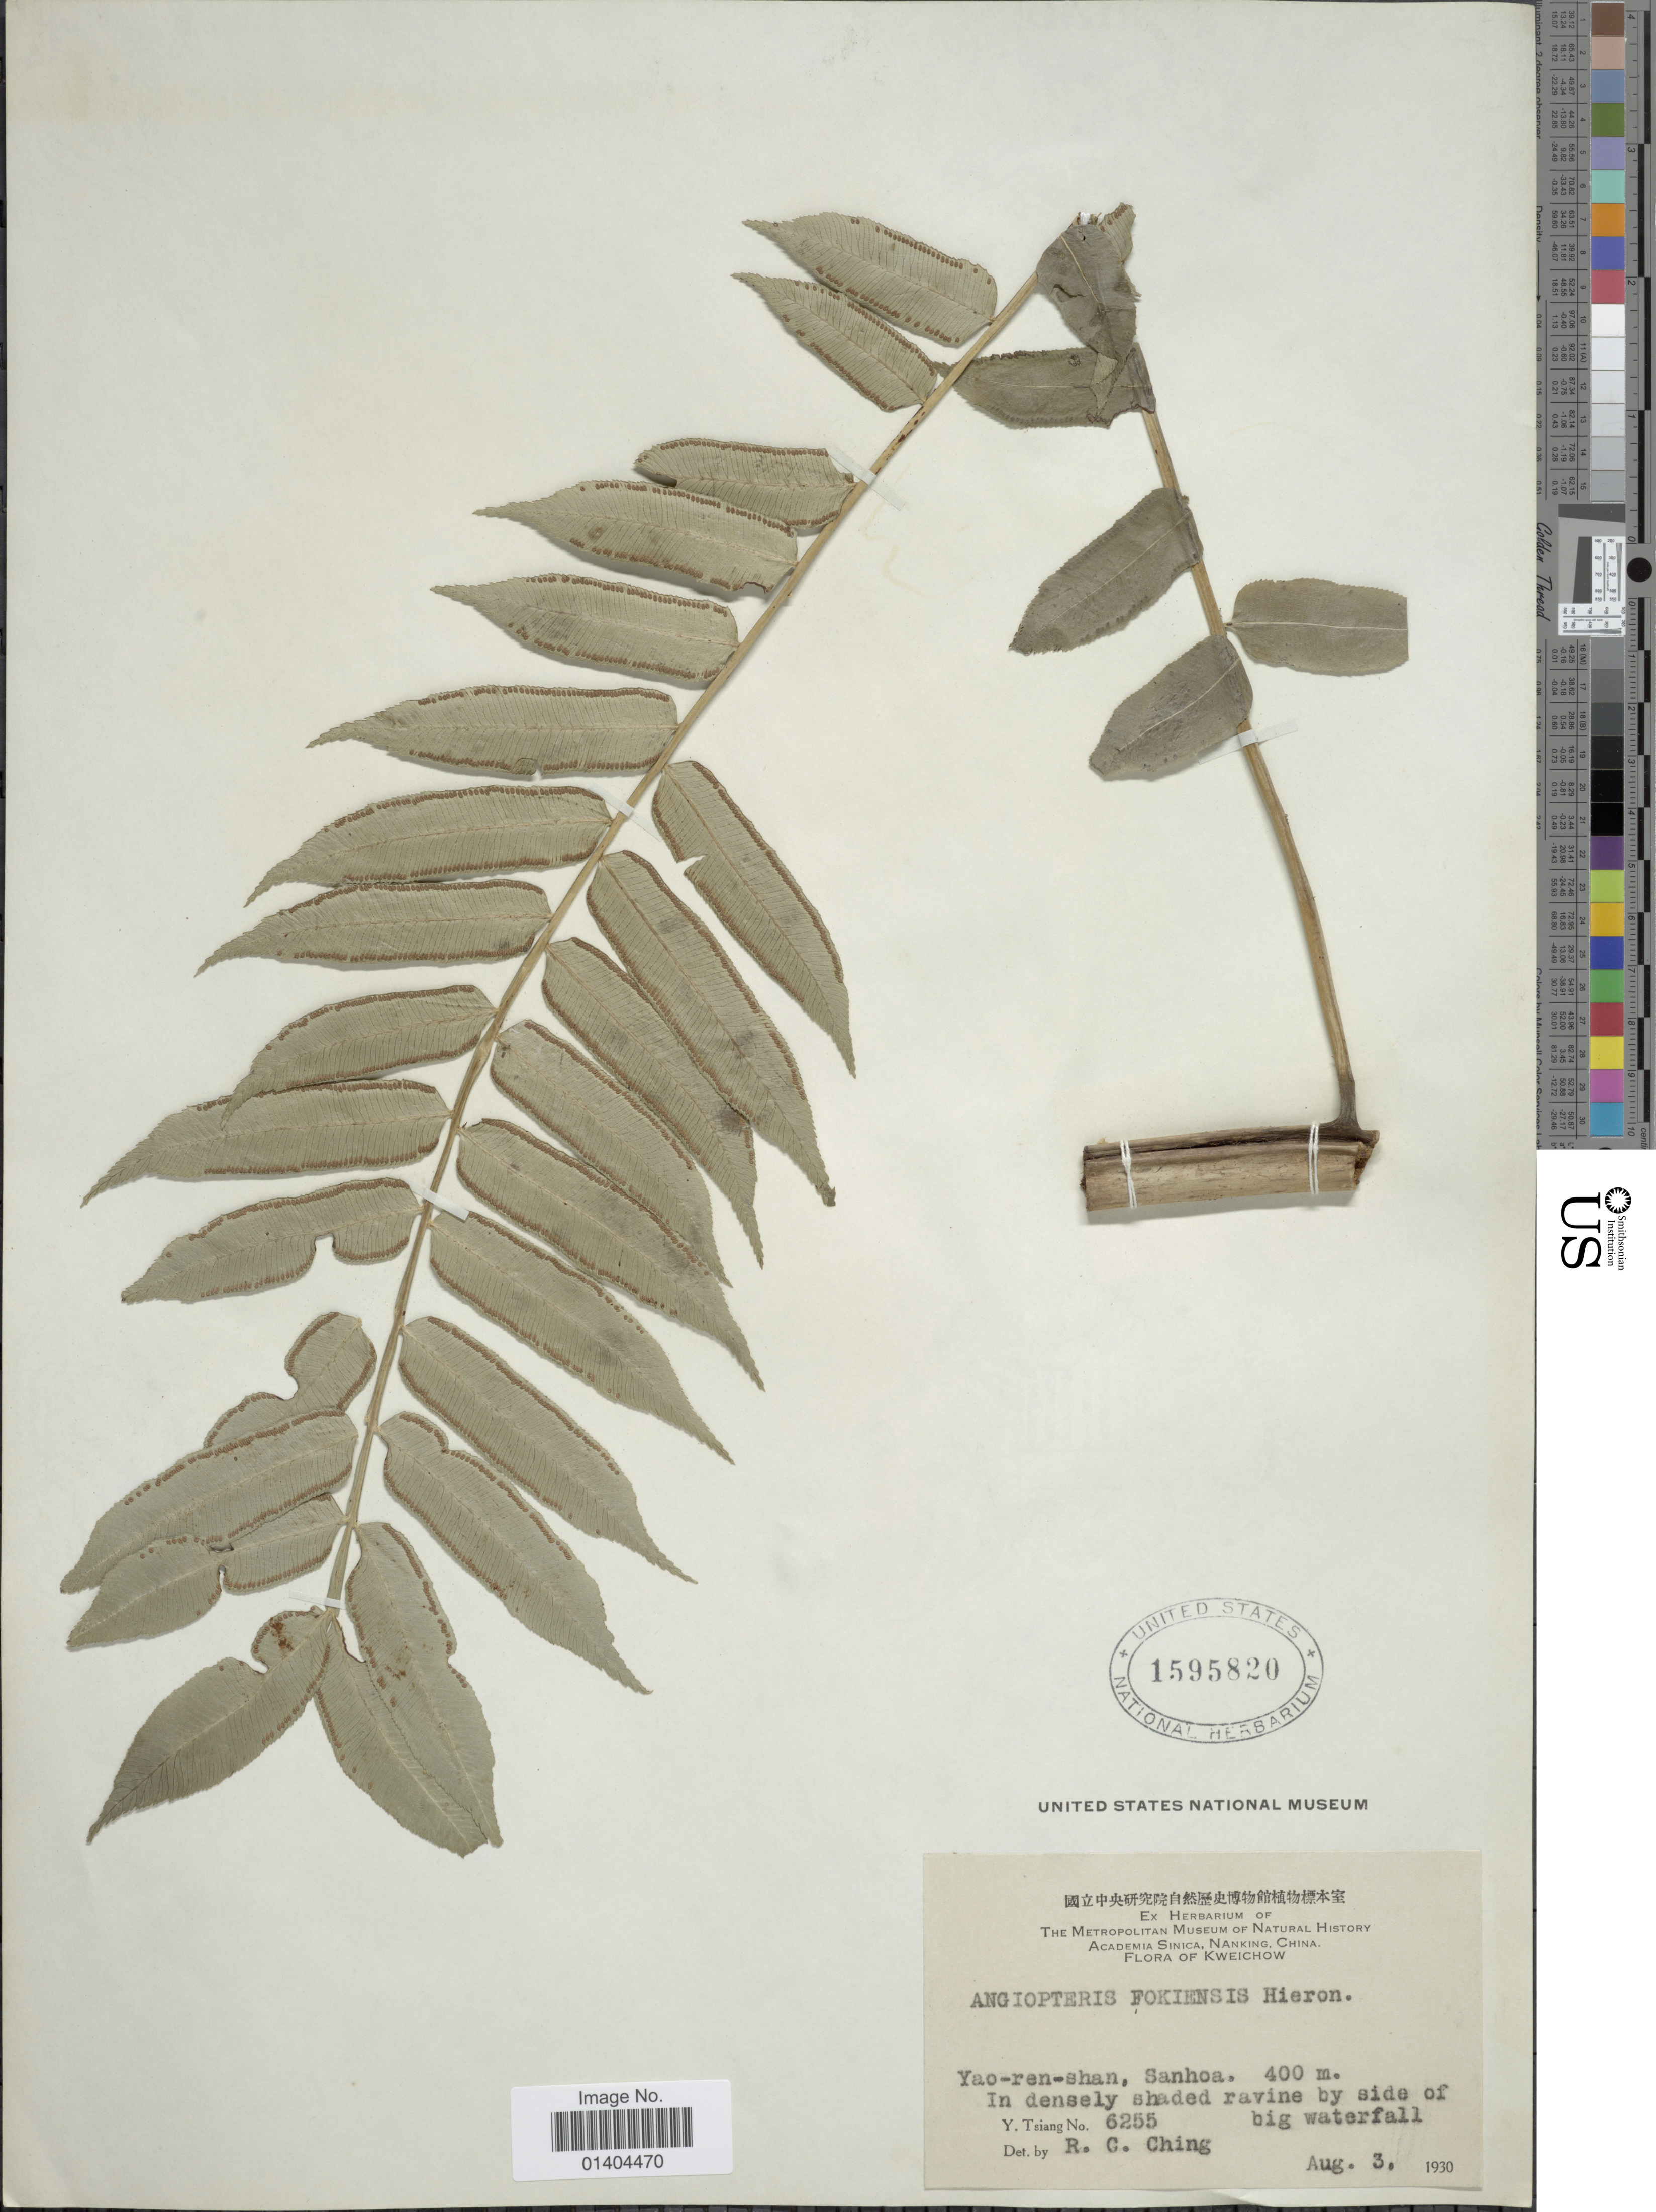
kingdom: Plantae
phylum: Tracheophyta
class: Polypodiopsida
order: Marattiales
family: Marattiaceae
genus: Angiopteris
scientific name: Angiopteris fokiensis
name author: Hieron.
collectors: Y. Tsiang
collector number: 6255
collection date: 1930-08-03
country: China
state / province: Guizhou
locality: Yao-ren-shan, Sanhoa, Kweichow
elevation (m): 400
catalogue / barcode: US 1595820